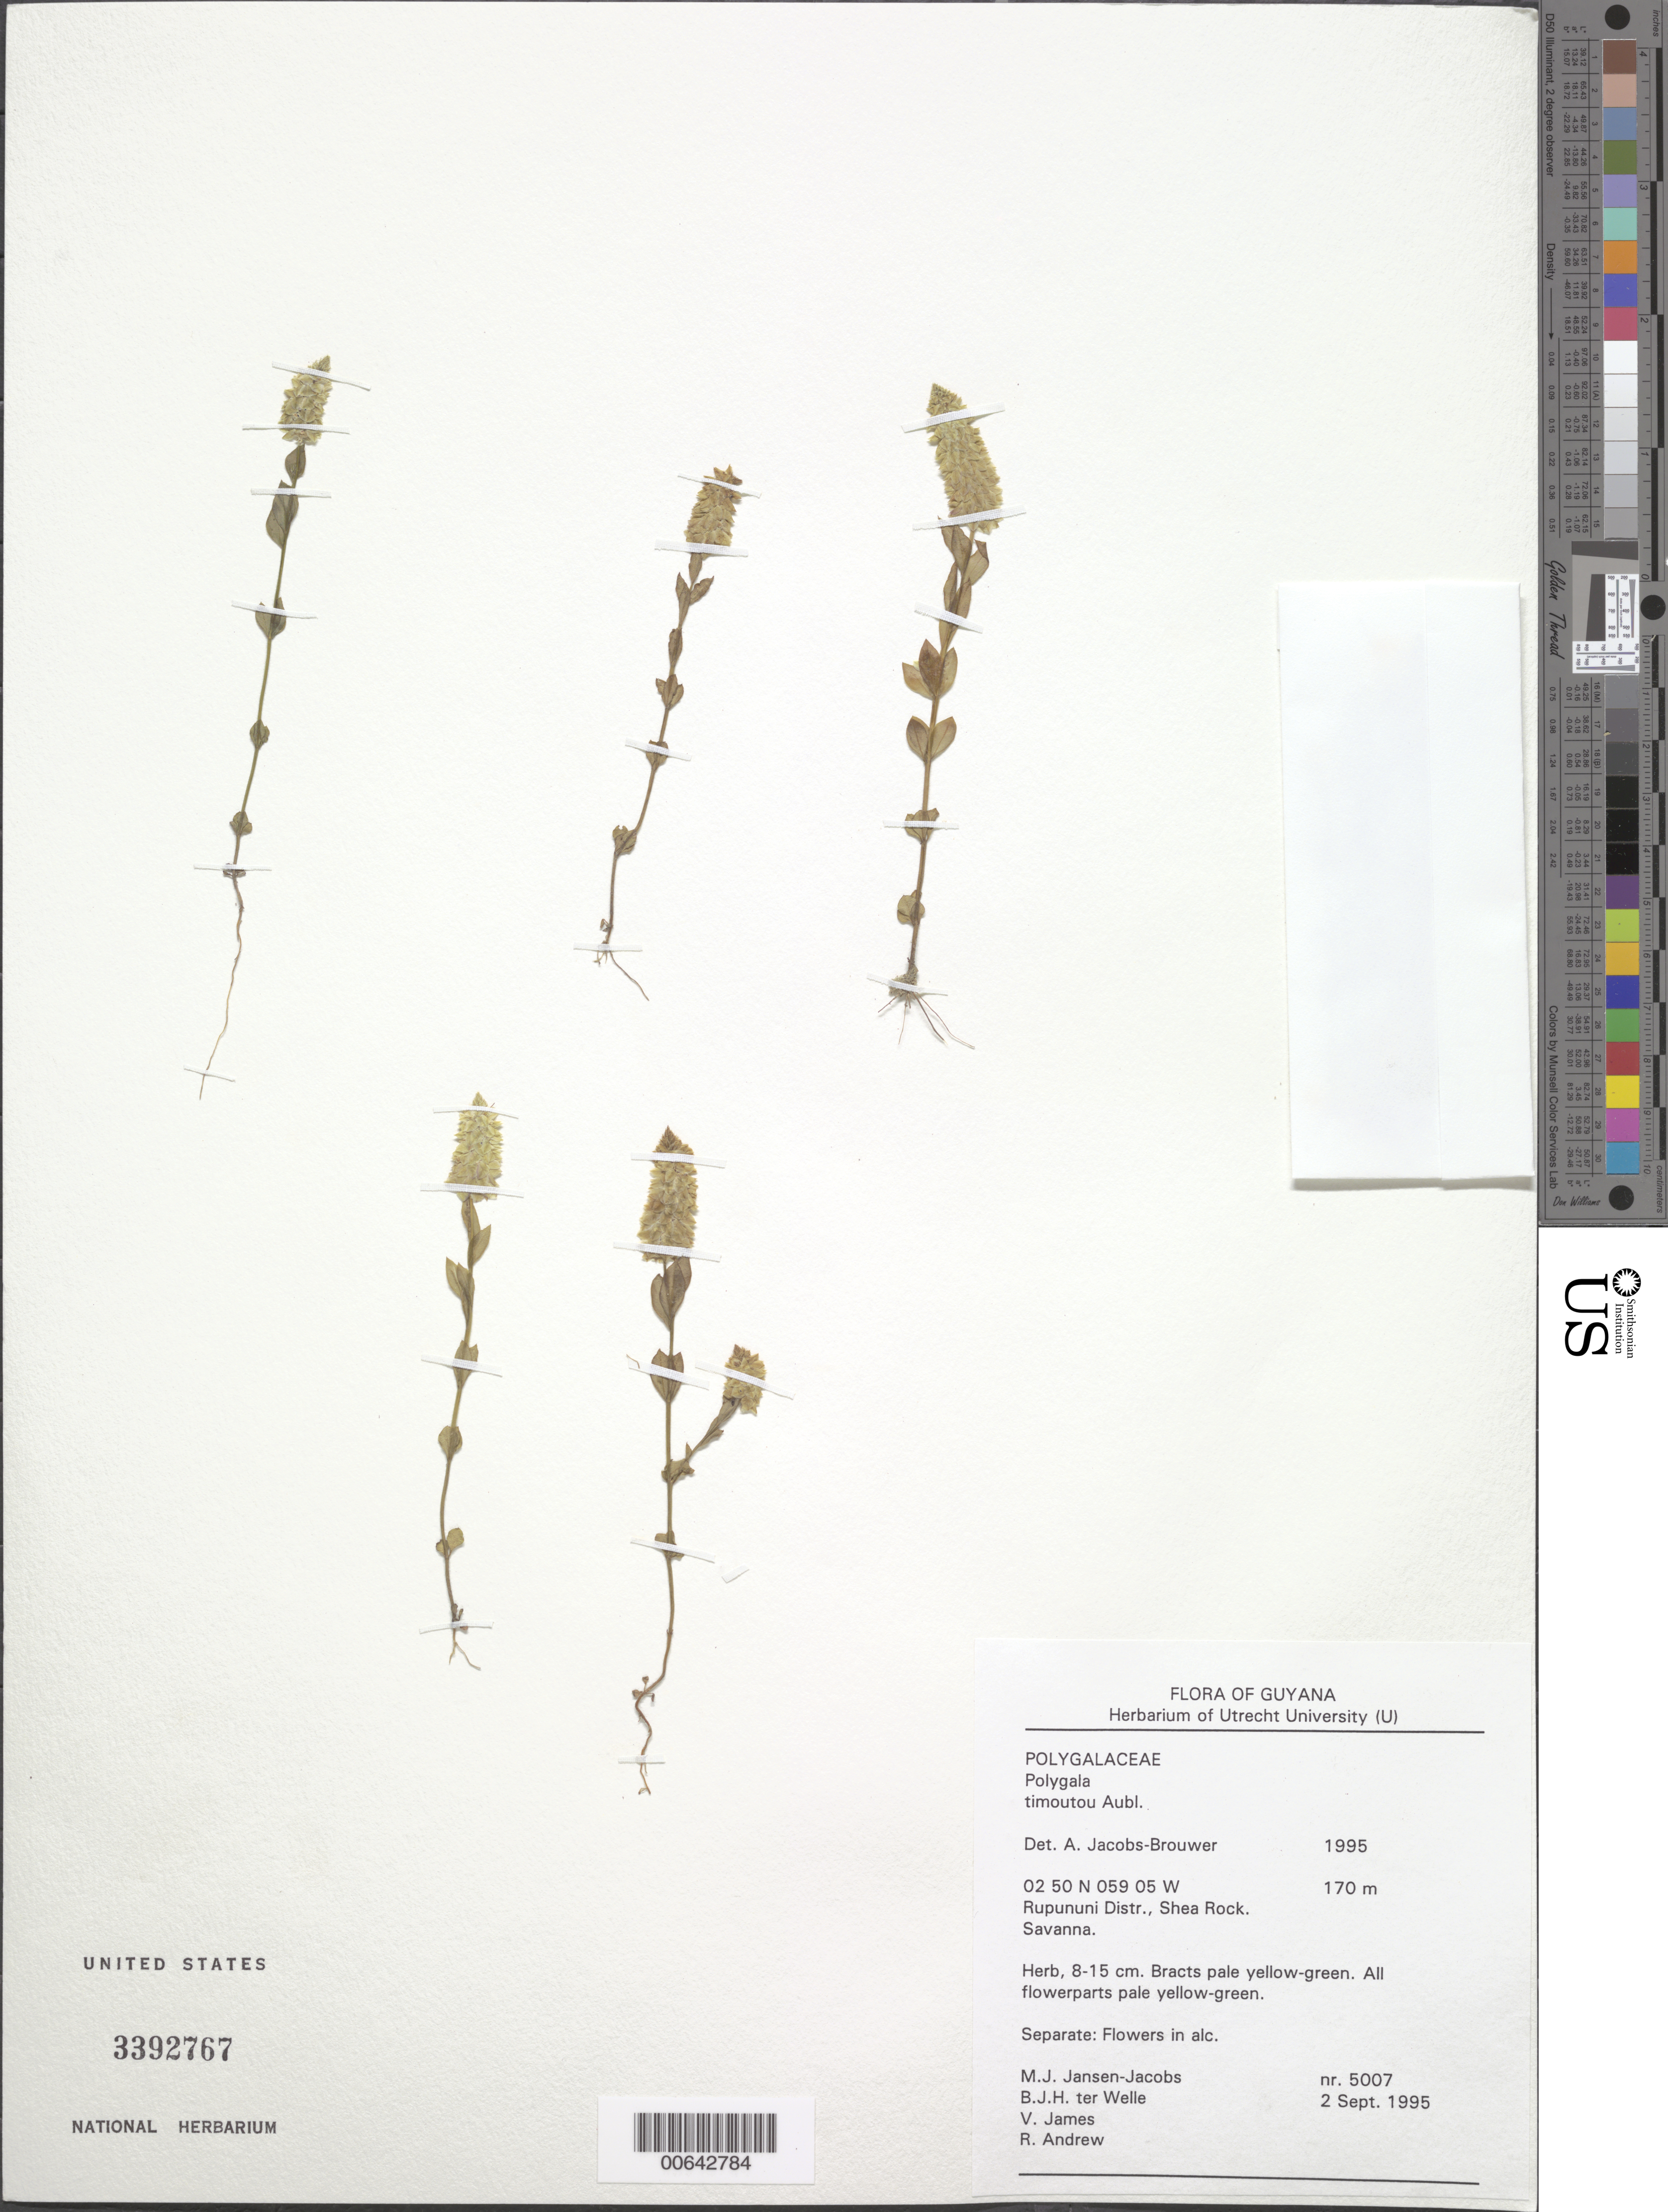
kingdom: Plantae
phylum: Tracheophyta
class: Magnoliopsida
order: Fabales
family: Polygalaceae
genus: Polygala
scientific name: Polygala timoutou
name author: Aubl.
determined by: Jacobs-Brouwer, A.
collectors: M. J. Jansen-Jacobs, B. Welle, V. James & R. Andrew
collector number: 5007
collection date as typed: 2-Sep-95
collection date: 1995-09-02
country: Guyana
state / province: U. Takutu-U. Essequibo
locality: Shea Rock, Rupununi Dist.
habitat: Savanna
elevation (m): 170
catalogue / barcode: US 3392767